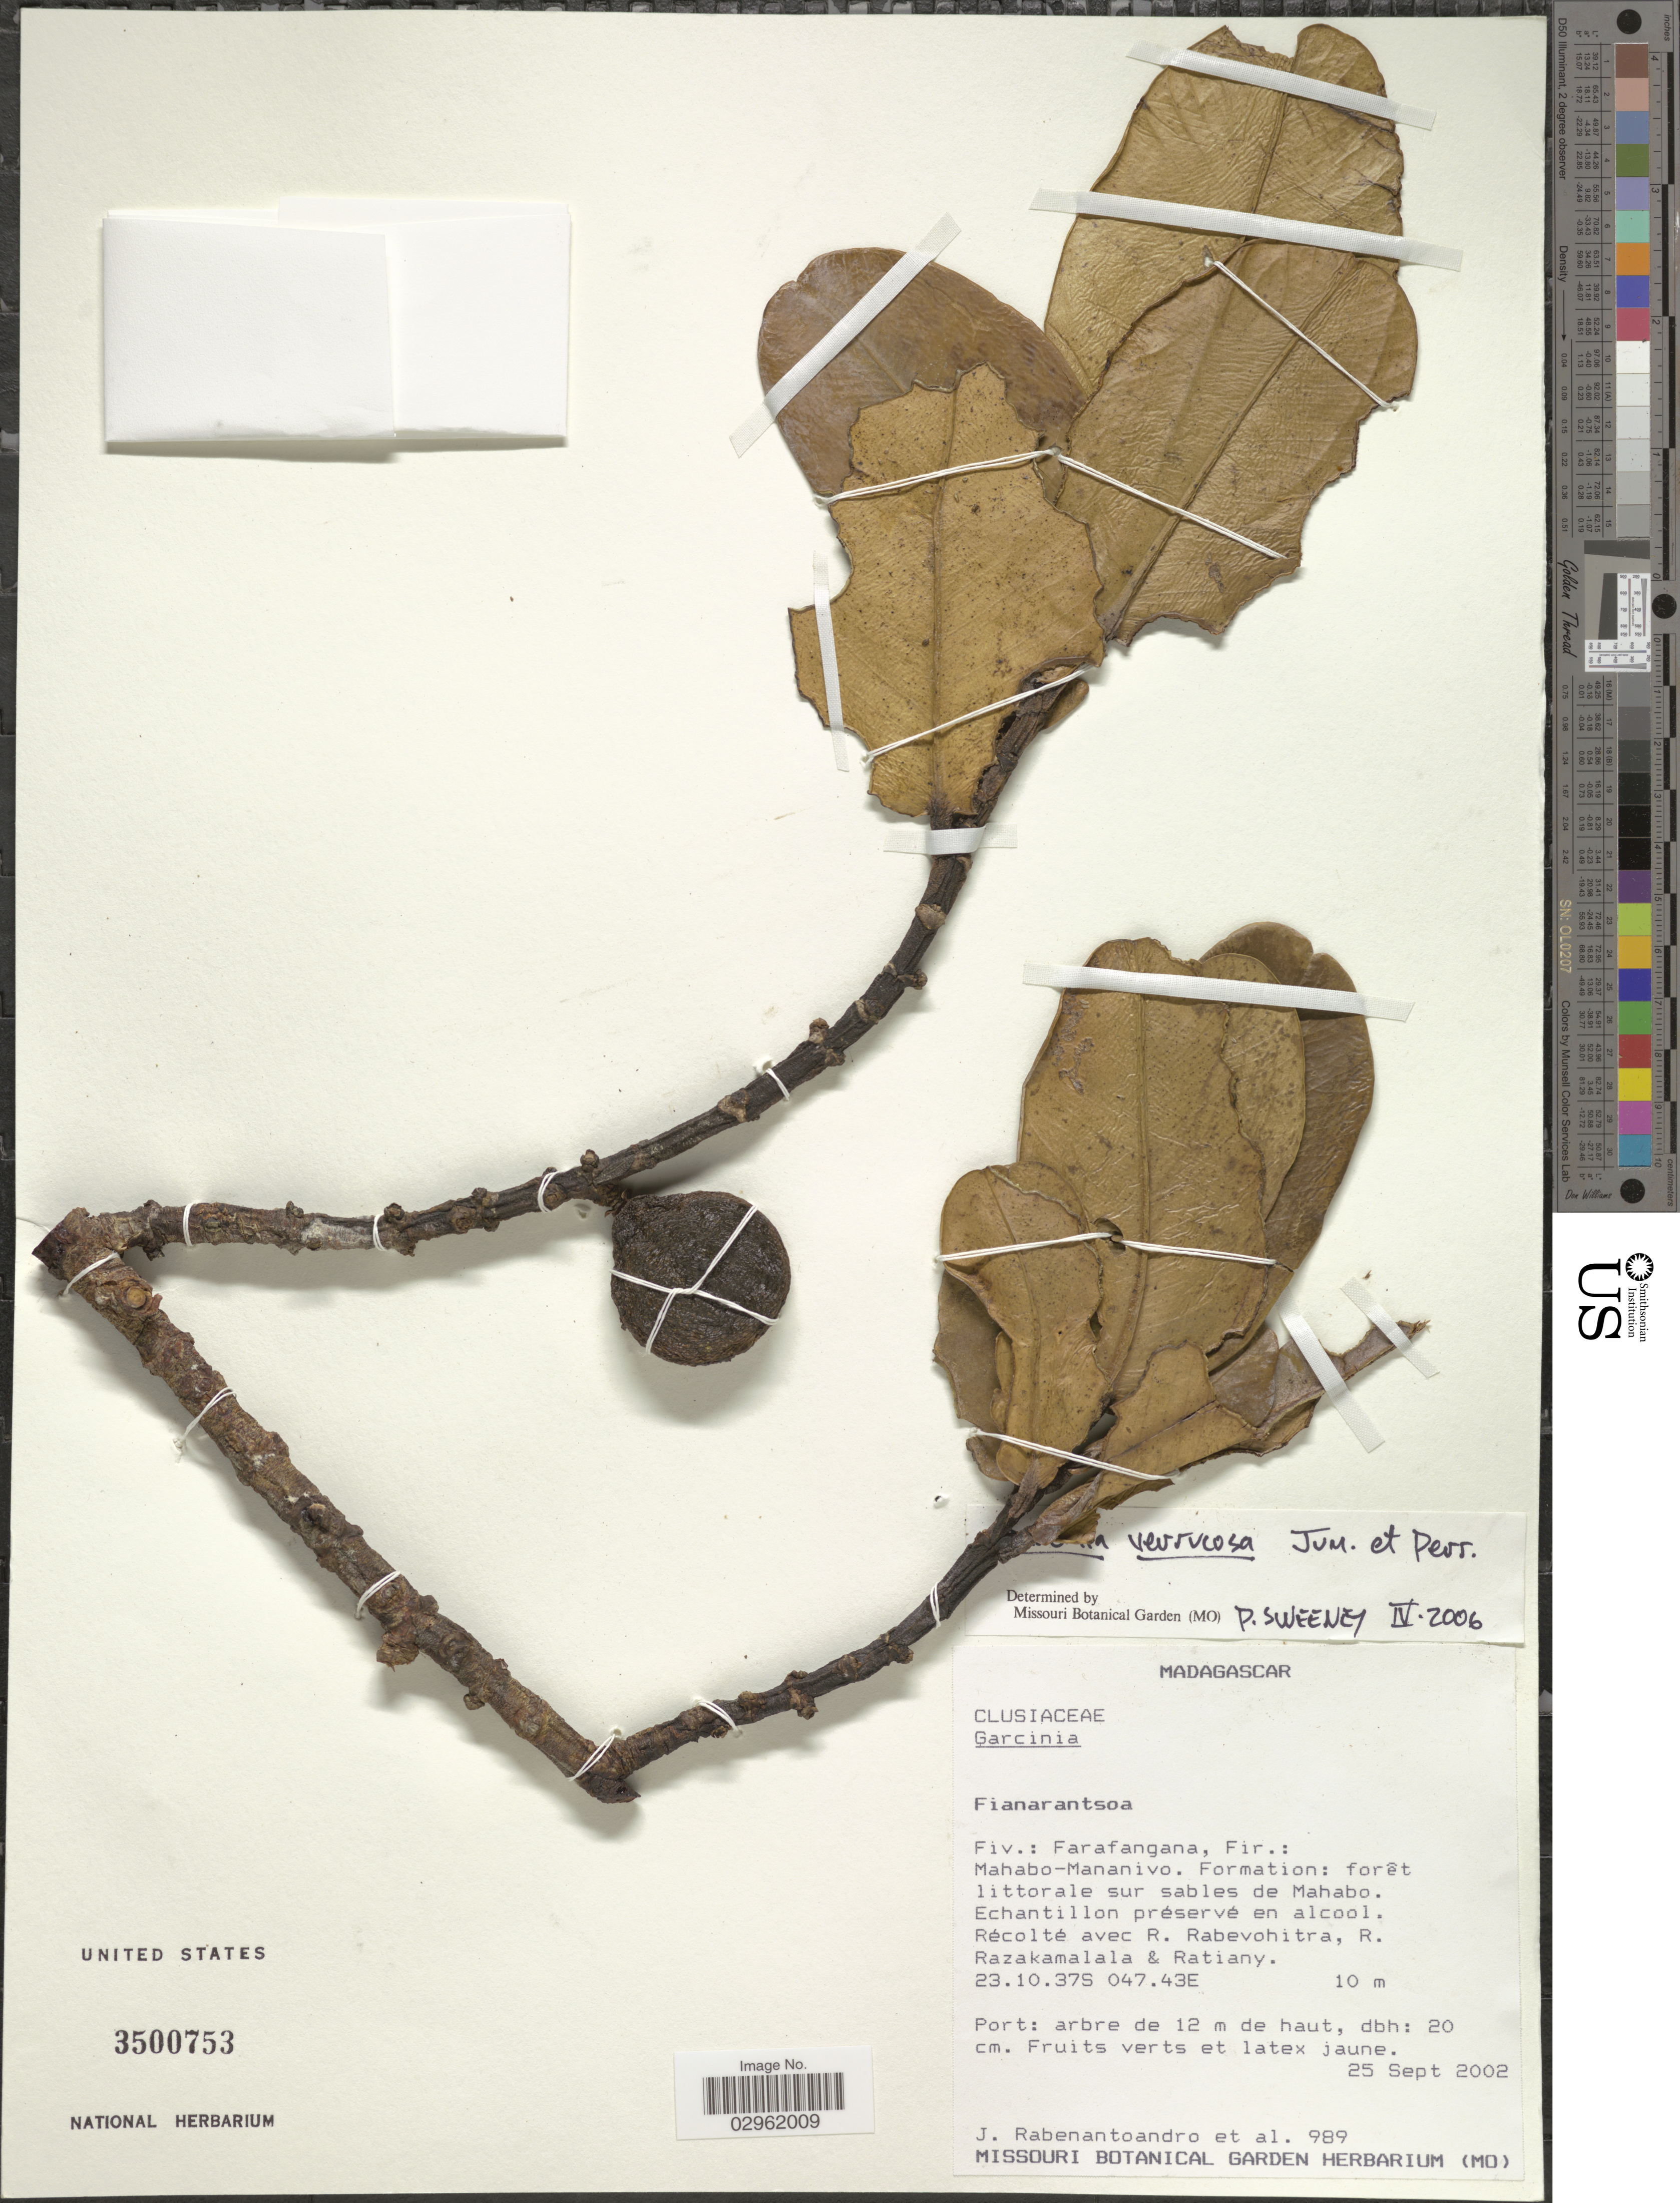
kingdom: Plantae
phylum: Tracheophyta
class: Magnoliopsida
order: Malpighiales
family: Clusiaceae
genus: Garcinia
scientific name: Garcinia verrucosa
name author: Jum. & H. Perrier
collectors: J. Rabenantoandro, R. Rabevohitra, R. Razakamalala & -. Ratiany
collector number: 989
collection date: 2002-09-25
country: Madagascar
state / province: Atsimo-Atsinanana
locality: Fiv.: Farafangana, Fir.: Mahabo-Mananivo. Formation: forêt littorale sur sables de Mahabo.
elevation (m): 10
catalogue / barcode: US 3500753